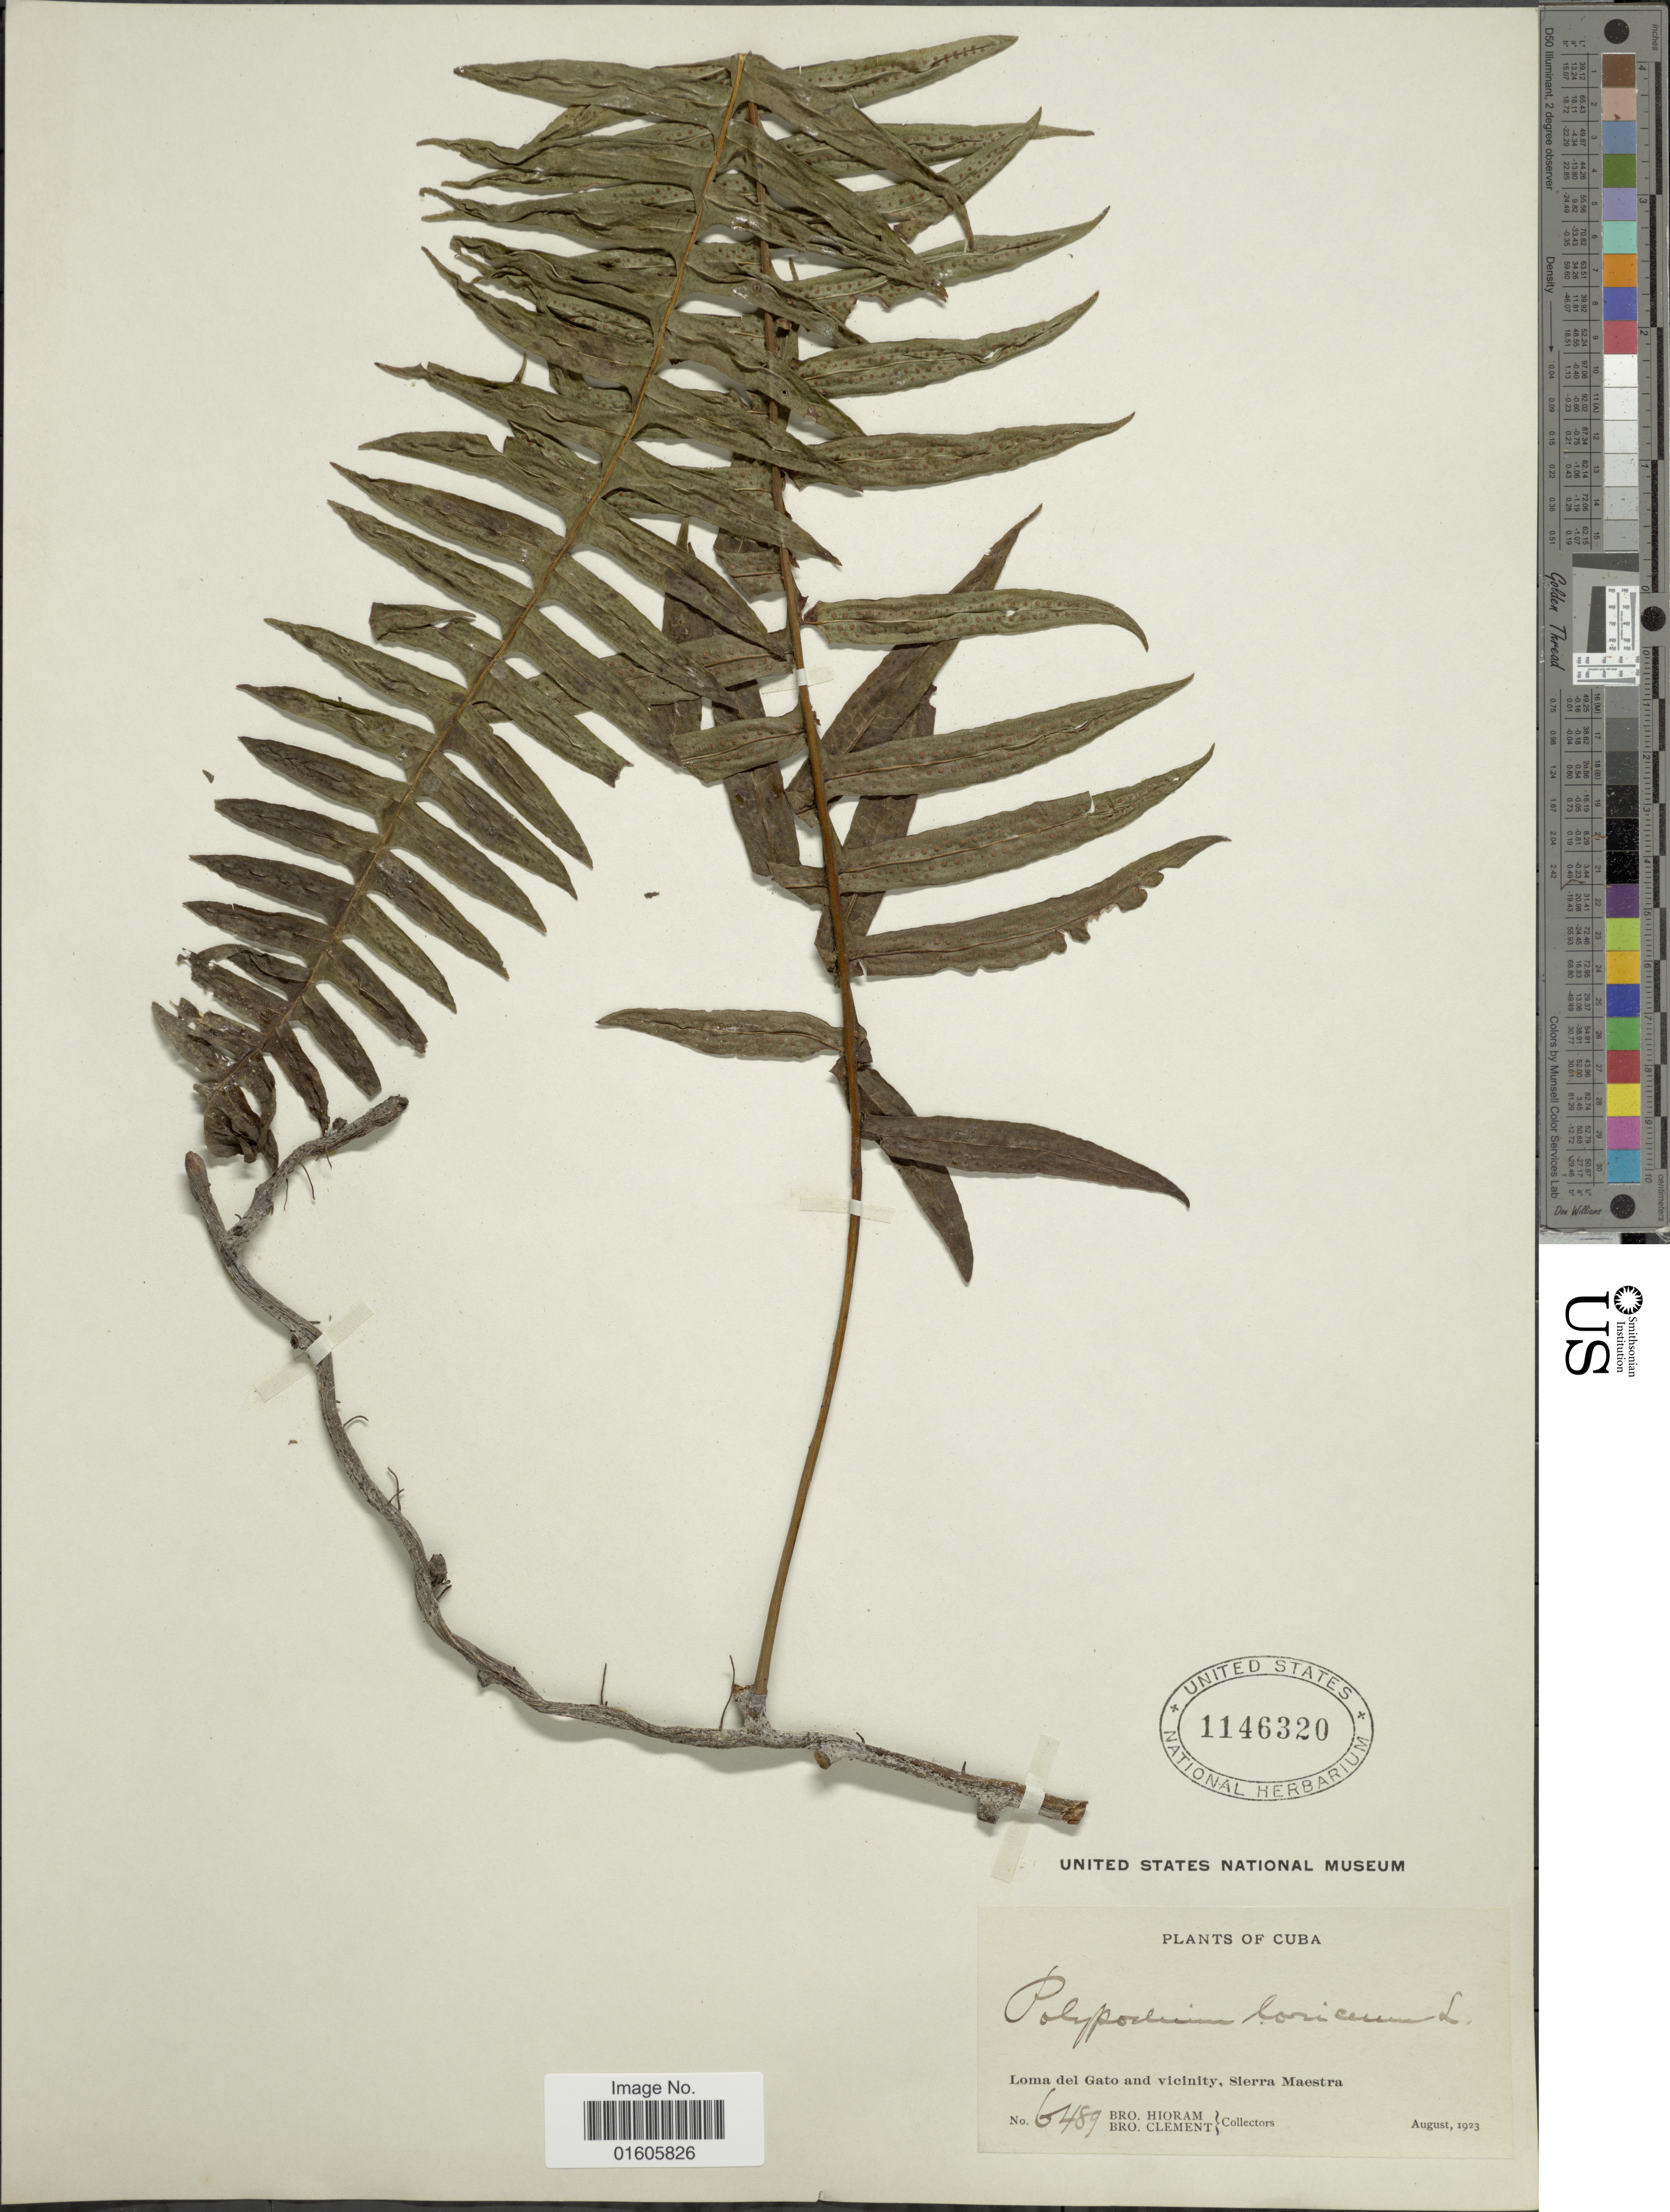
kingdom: Plantae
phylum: Tracheophyta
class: Polypodiopsida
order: Polypodiales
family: Polypodiaceae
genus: Serpocaulon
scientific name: Serpocaulon loriceum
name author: (L.) A.R. Sm.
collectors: Bro. Hioram & B. Clement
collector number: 6489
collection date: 1923-08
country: Cuba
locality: Loma del Gato and vicinity, Sierra Maestra.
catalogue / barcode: US 1146320